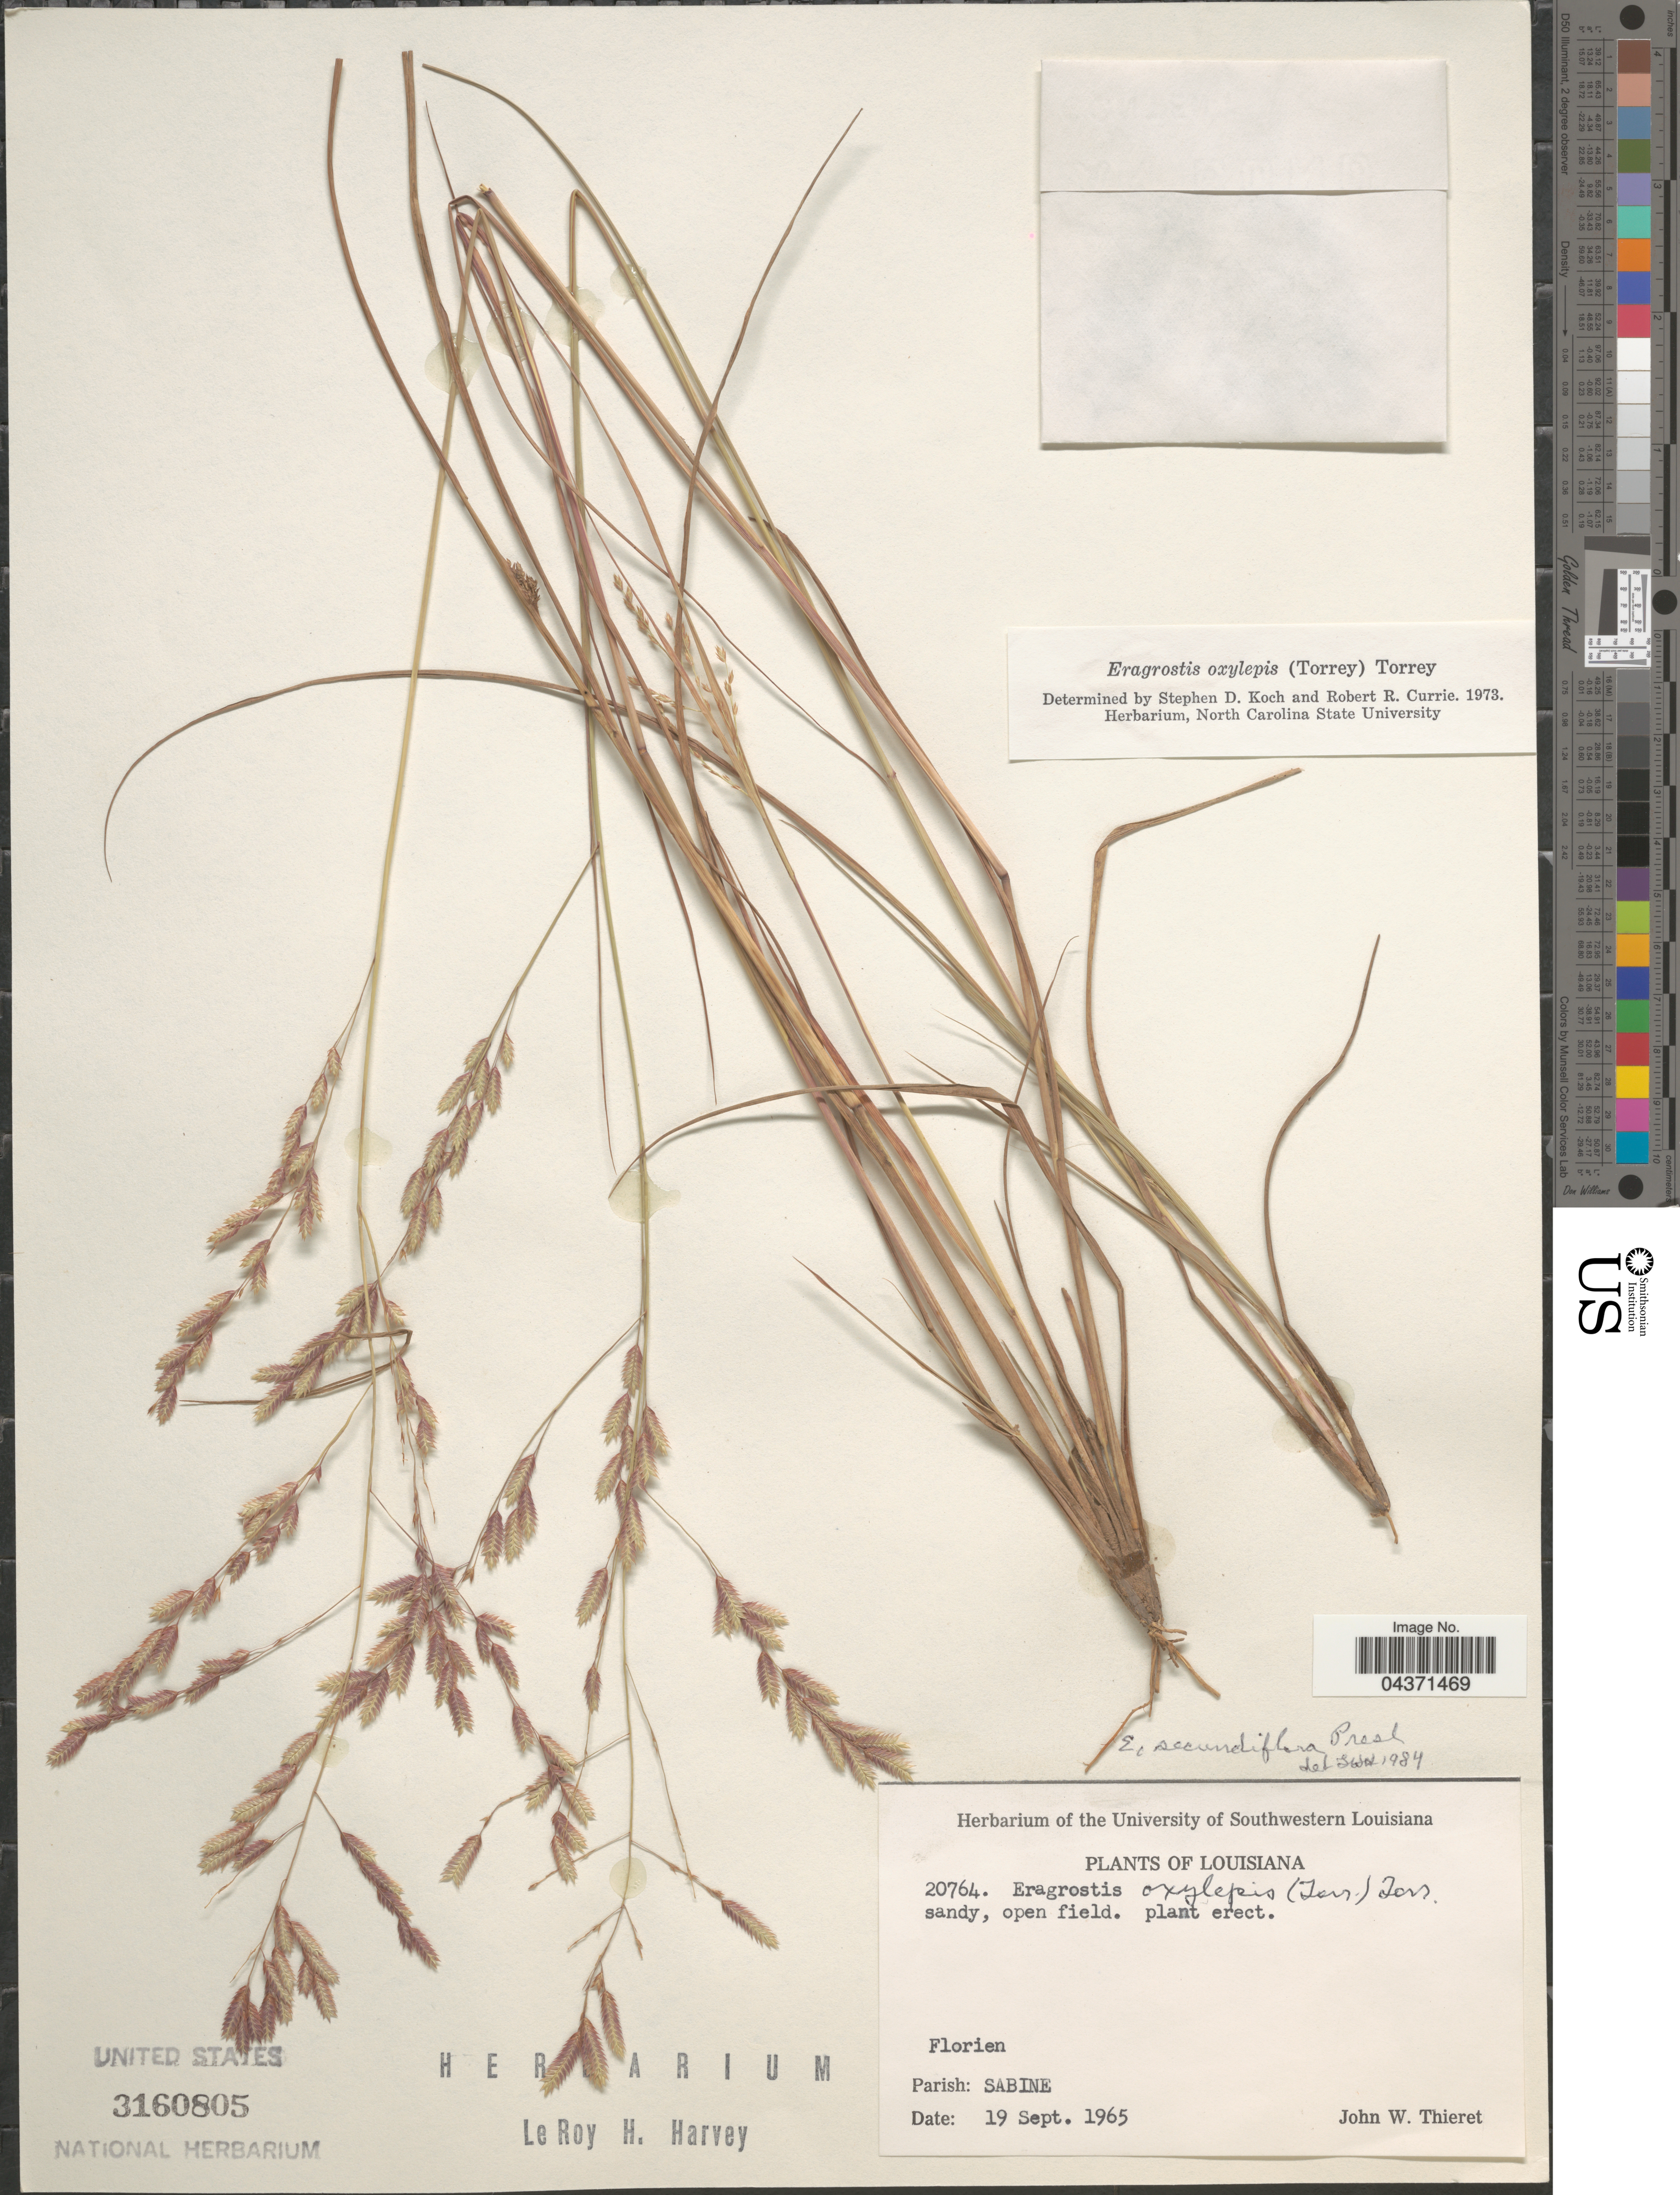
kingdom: Plantae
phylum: Tracheophyta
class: Liliopsida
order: Poales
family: Poaceae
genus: Eragrostis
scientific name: Eragrostis secundiflora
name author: J. Presl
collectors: J. W. Thieret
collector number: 20764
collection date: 1965-09-19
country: United States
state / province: Louisiana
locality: Florien. Parish: Sabine.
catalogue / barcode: US 3160805